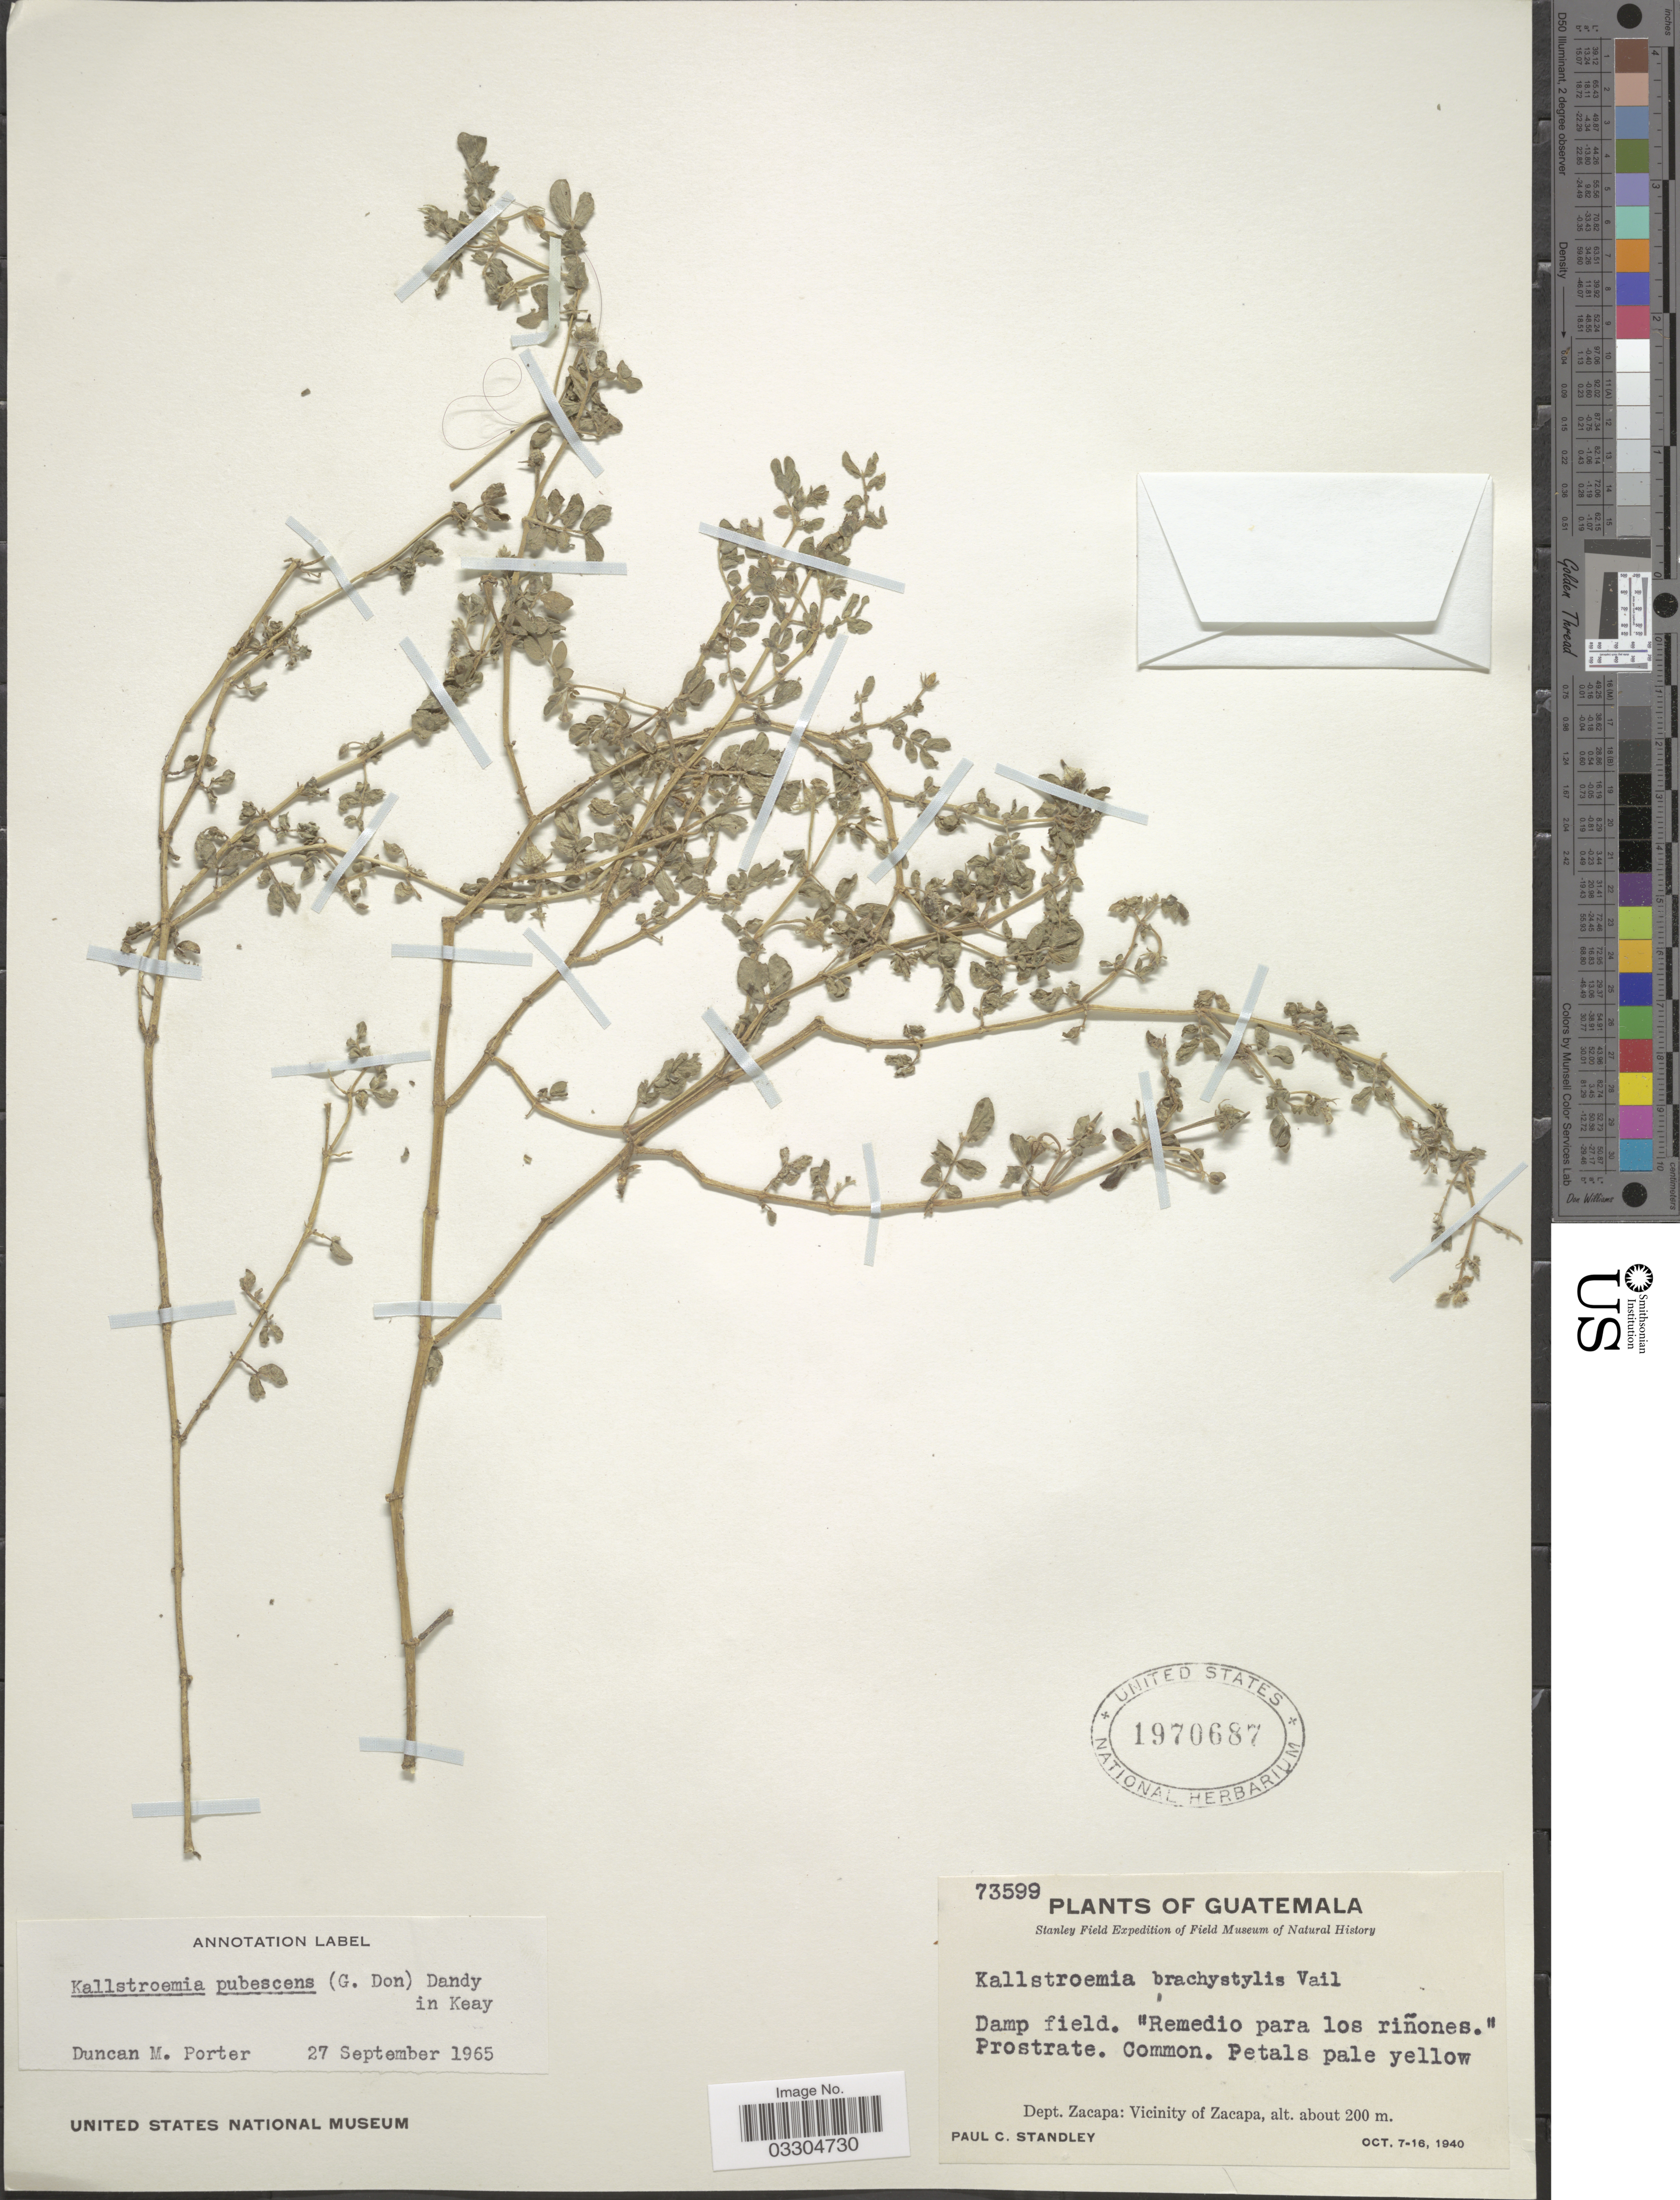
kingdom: Plantae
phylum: Tracheophyta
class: Magnoliopsida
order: Zygophyllales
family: Zygophyllaceae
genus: Kallstroemia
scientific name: Kallstroemia pubescens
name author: (G. Don) Dandy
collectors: P. C. Standley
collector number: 73599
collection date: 1940-10-07/1940-10-16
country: Guatemala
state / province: Zacapa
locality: Dept. Zacapa: Vicinity of Zacapa.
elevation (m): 200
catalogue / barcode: US 1970687